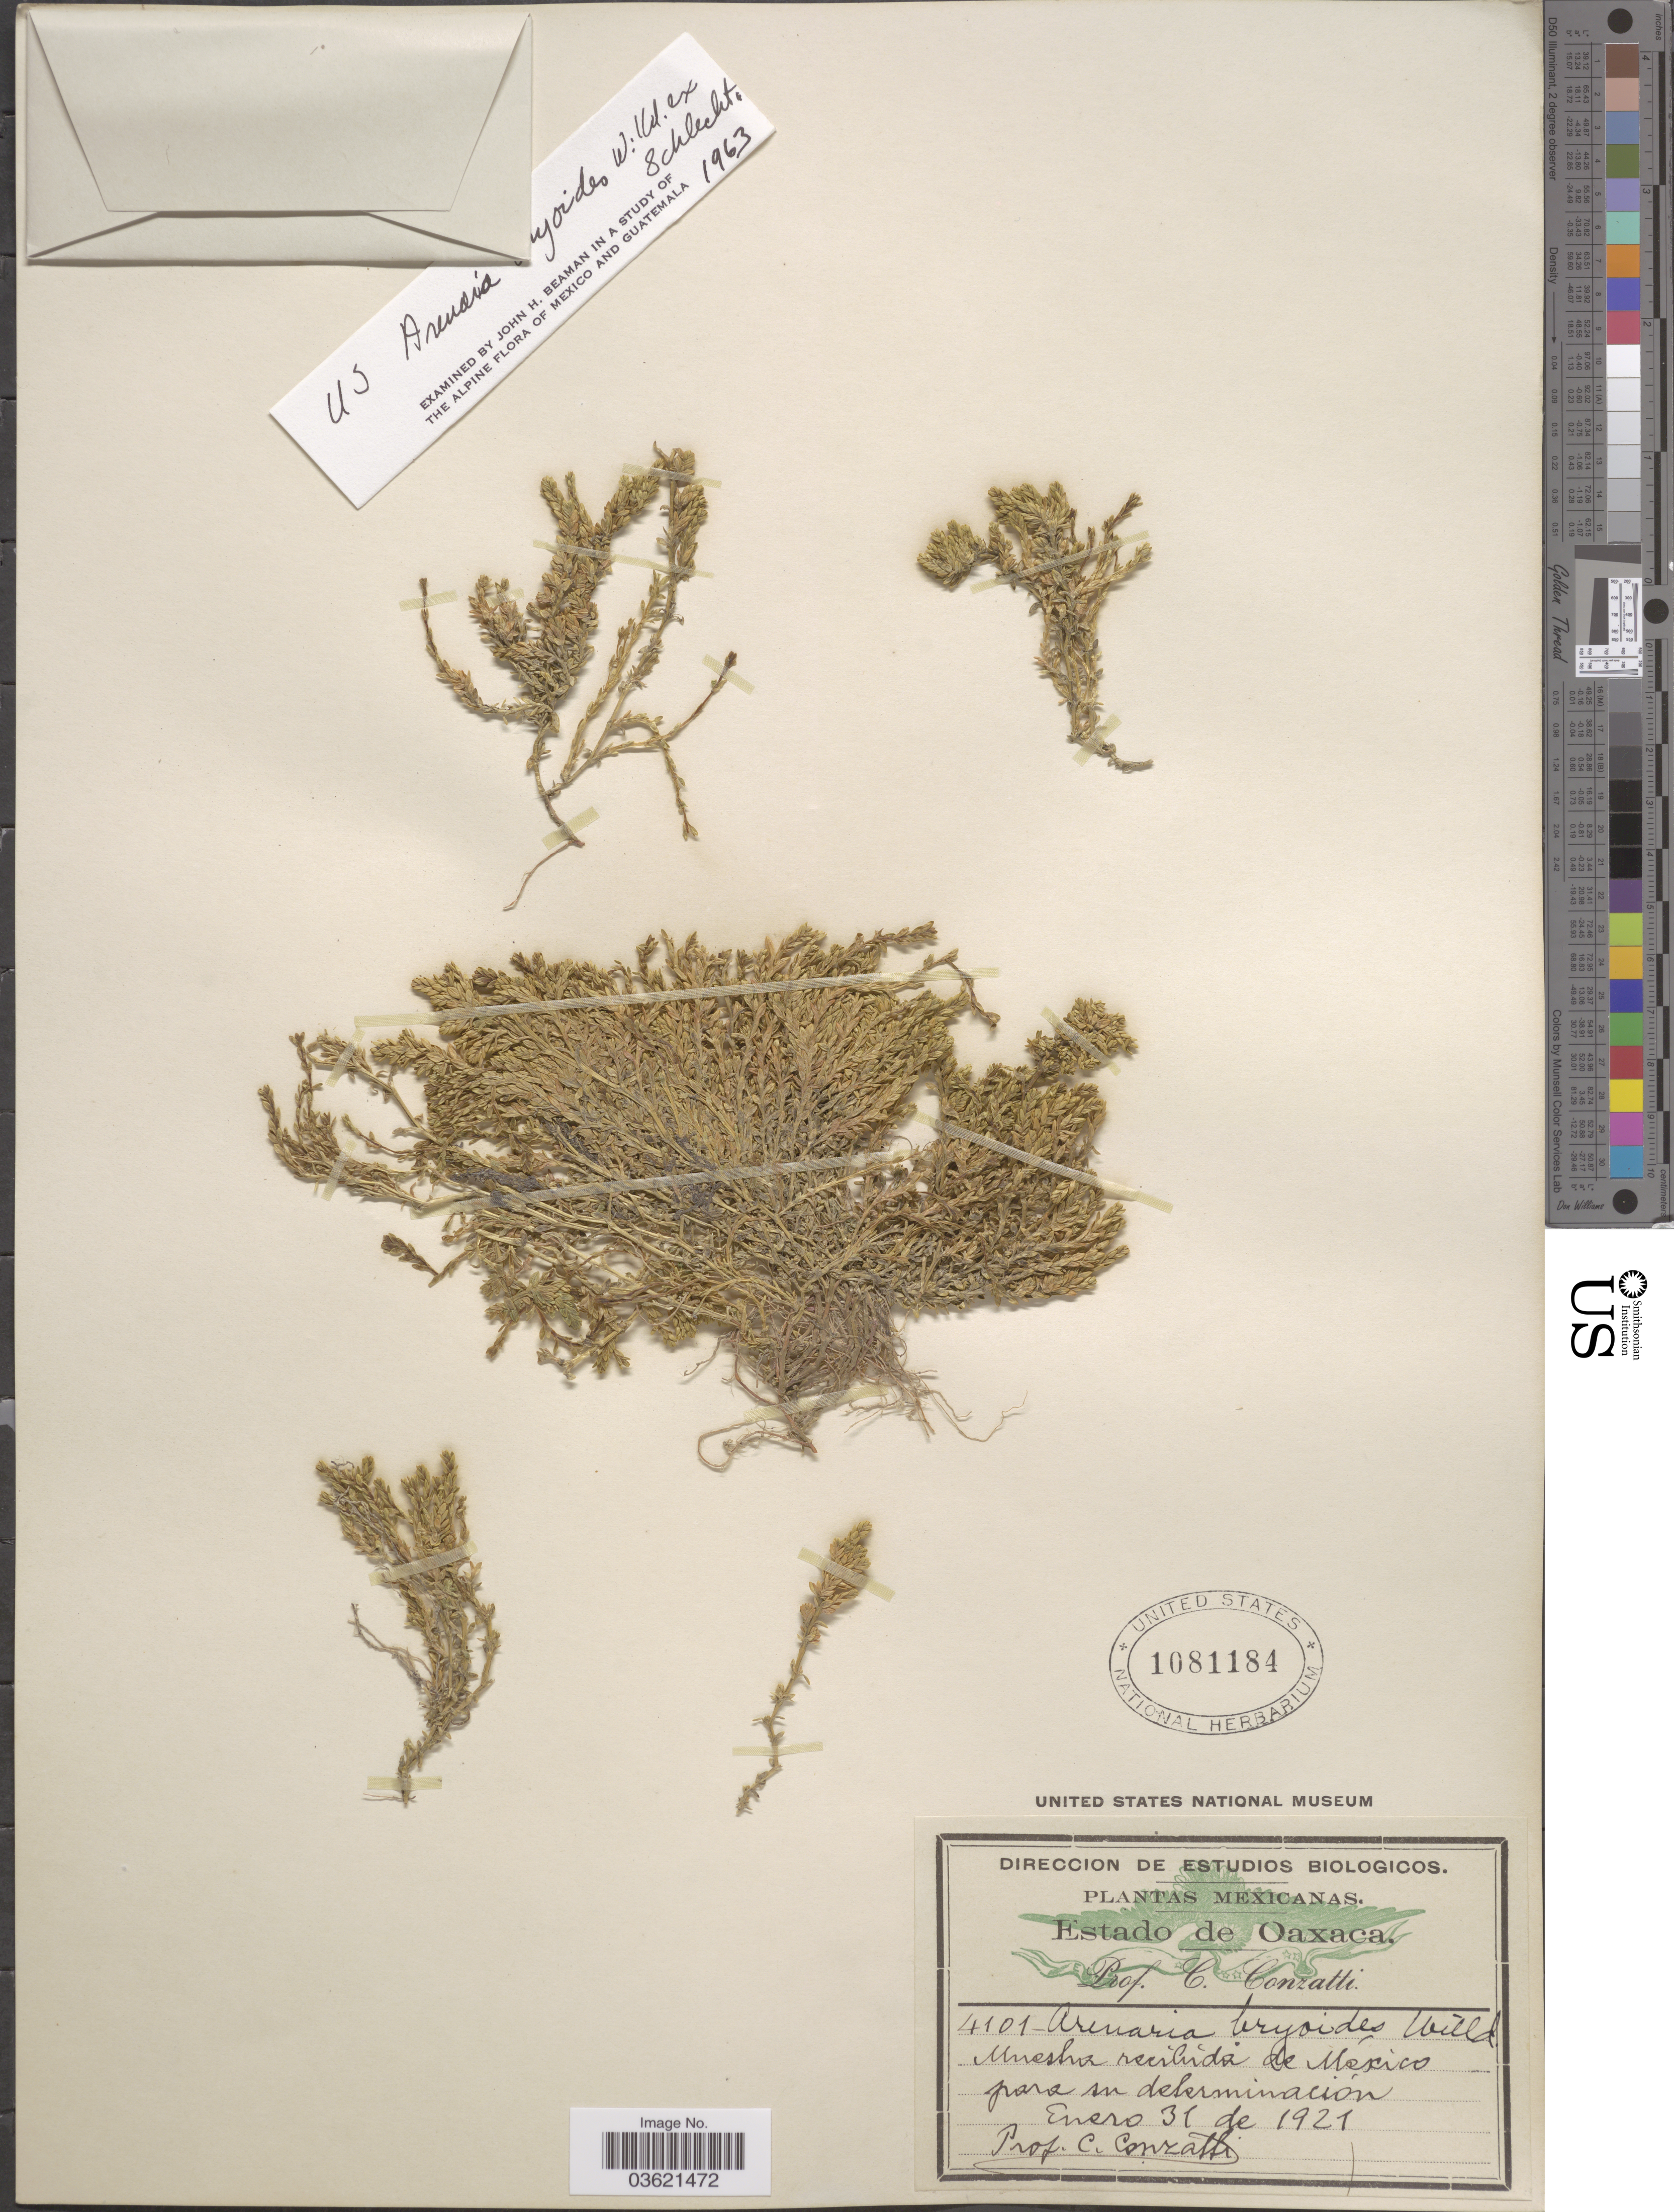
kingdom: Plantae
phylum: Tracheophyta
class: Magnoliopsida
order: Caryophyllales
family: Caryophyllaceae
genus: Arenaria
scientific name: Arenaria bryoides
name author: Willd. ex D.F.K. Schltdl.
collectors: C. Conzatti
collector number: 4101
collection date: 1921-01-31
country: Mexico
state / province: Oaxaca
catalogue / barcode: US 1081184